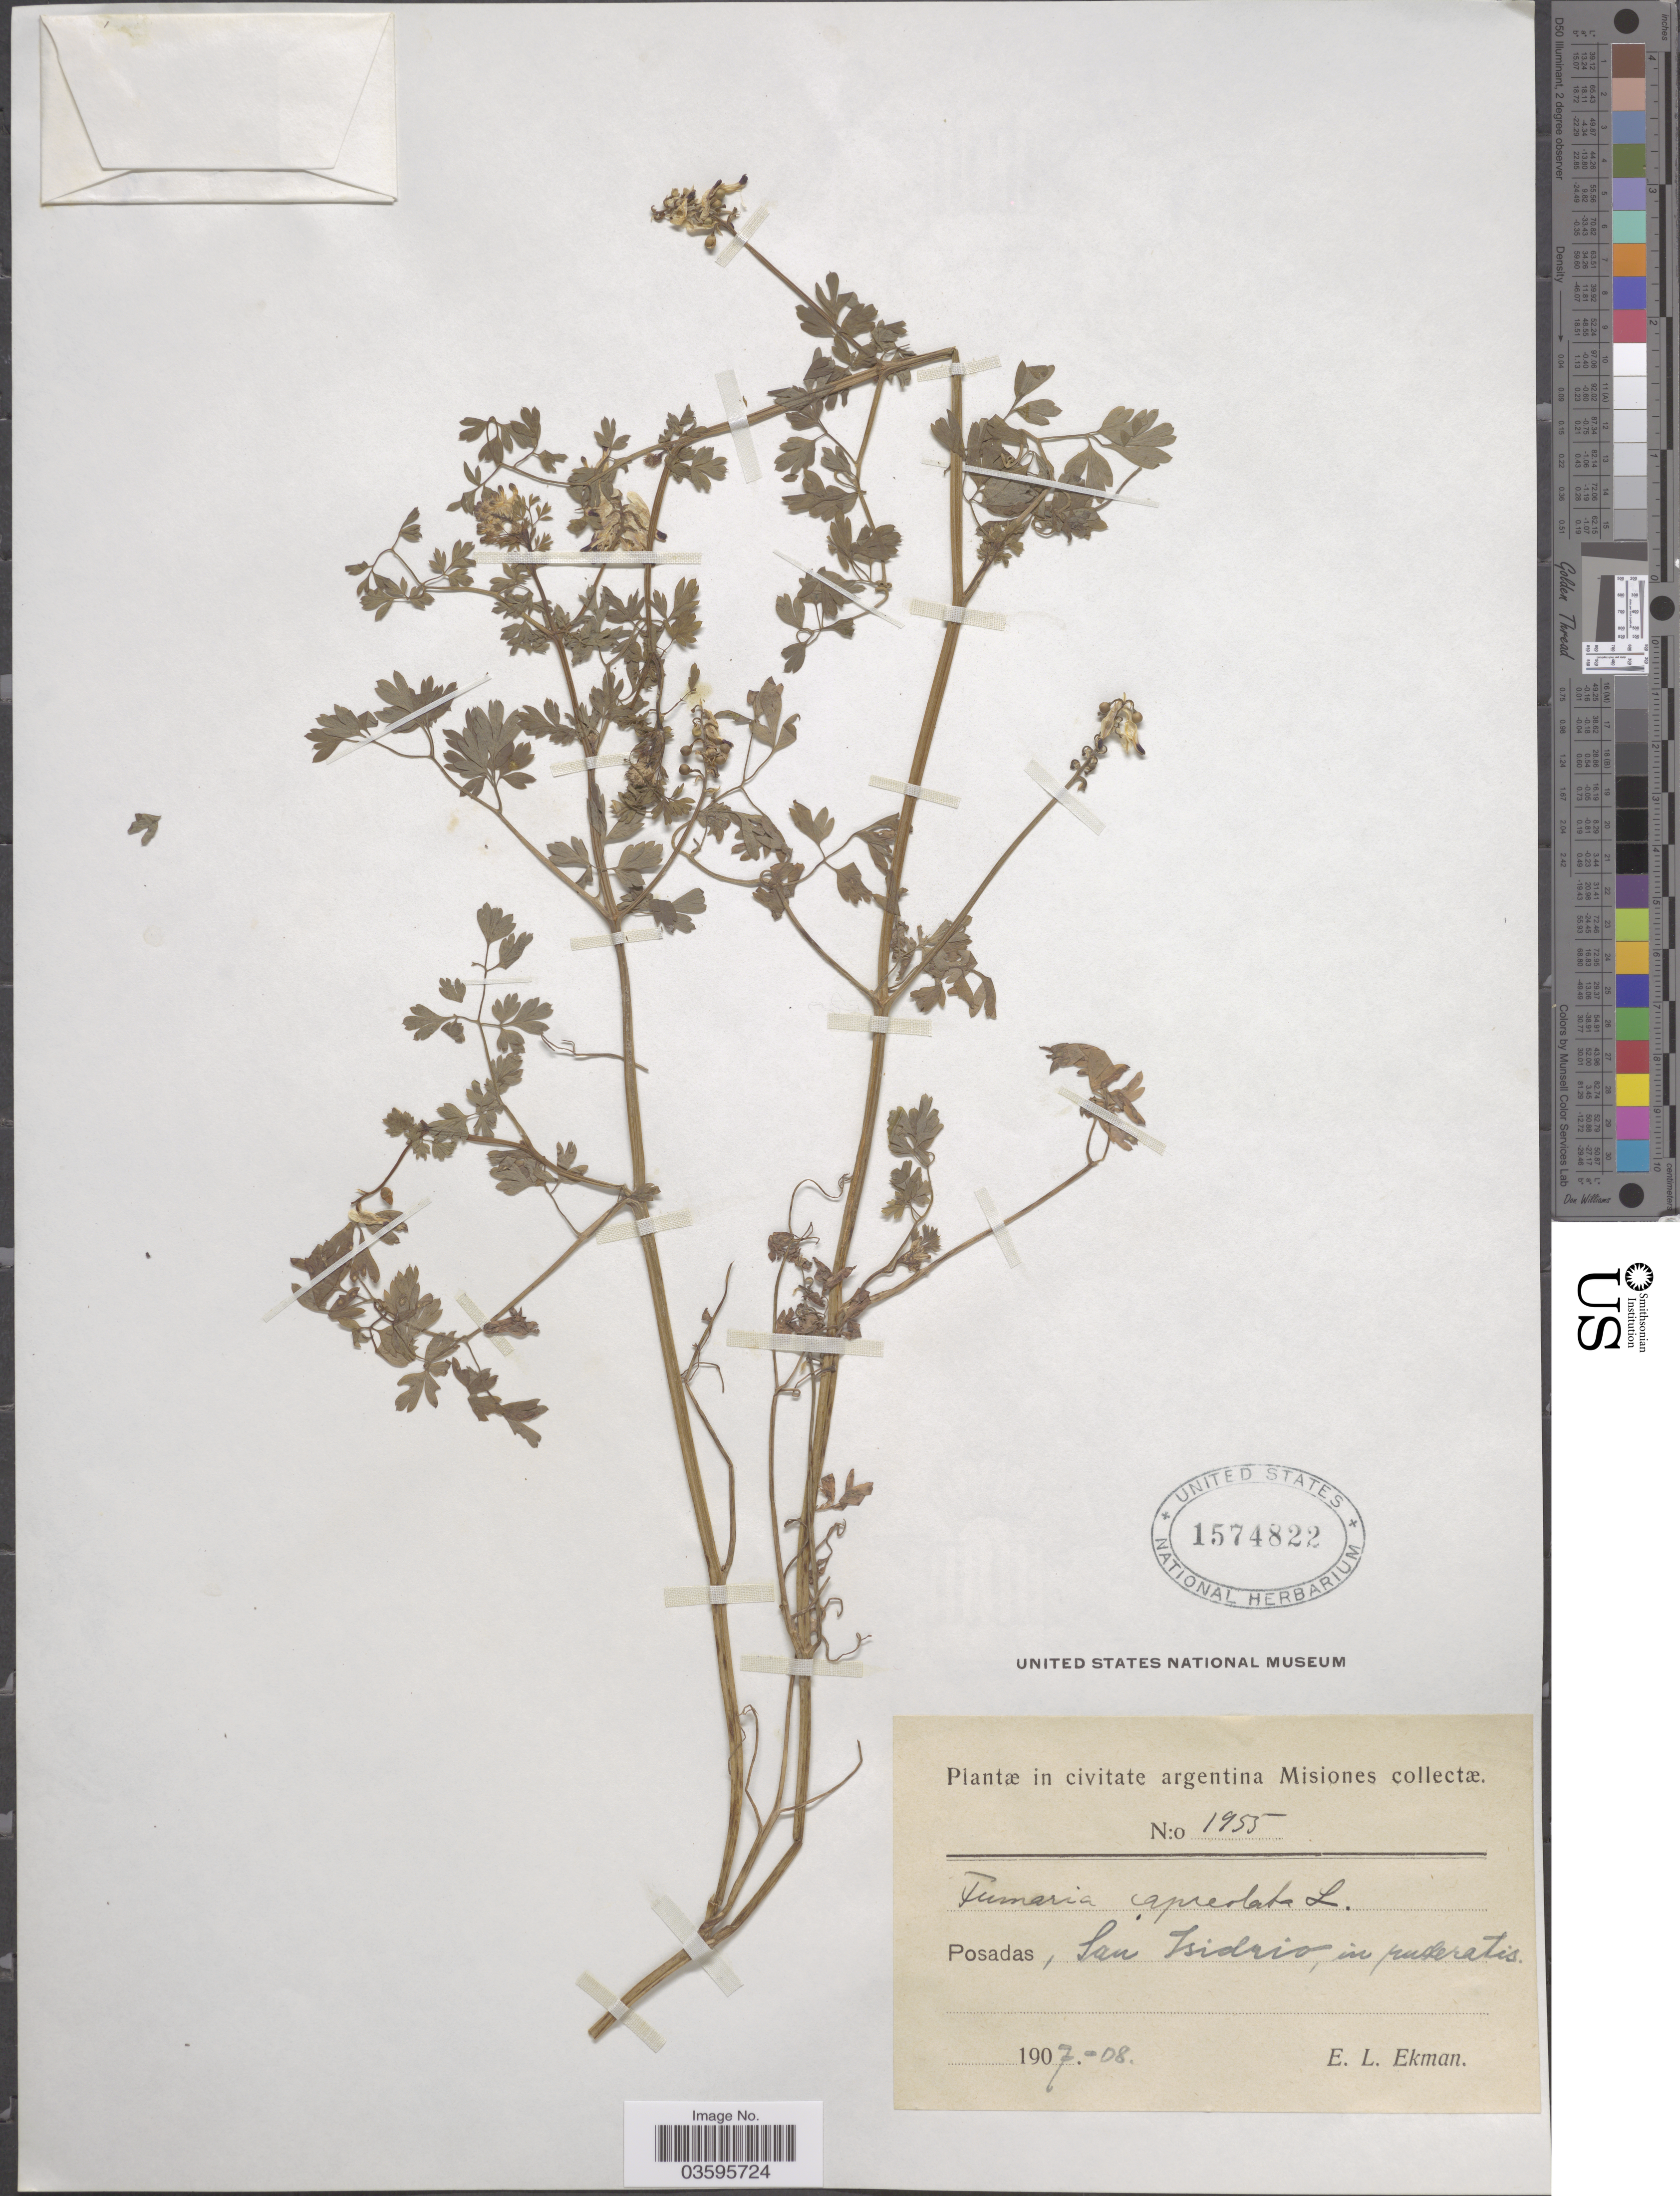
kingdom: Plantae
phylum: Tracheophyta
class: Magnoliopsida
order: Ranunculales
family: Papaveraceae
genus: Fumaria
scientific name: Fumaria capreolata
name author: L.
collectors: E. L. Ekman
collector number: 1955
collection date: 1907/1908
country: Argentina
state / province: Misiones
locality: Posadas, San Isidrio, in ruderatis.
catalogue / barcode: US 1574822